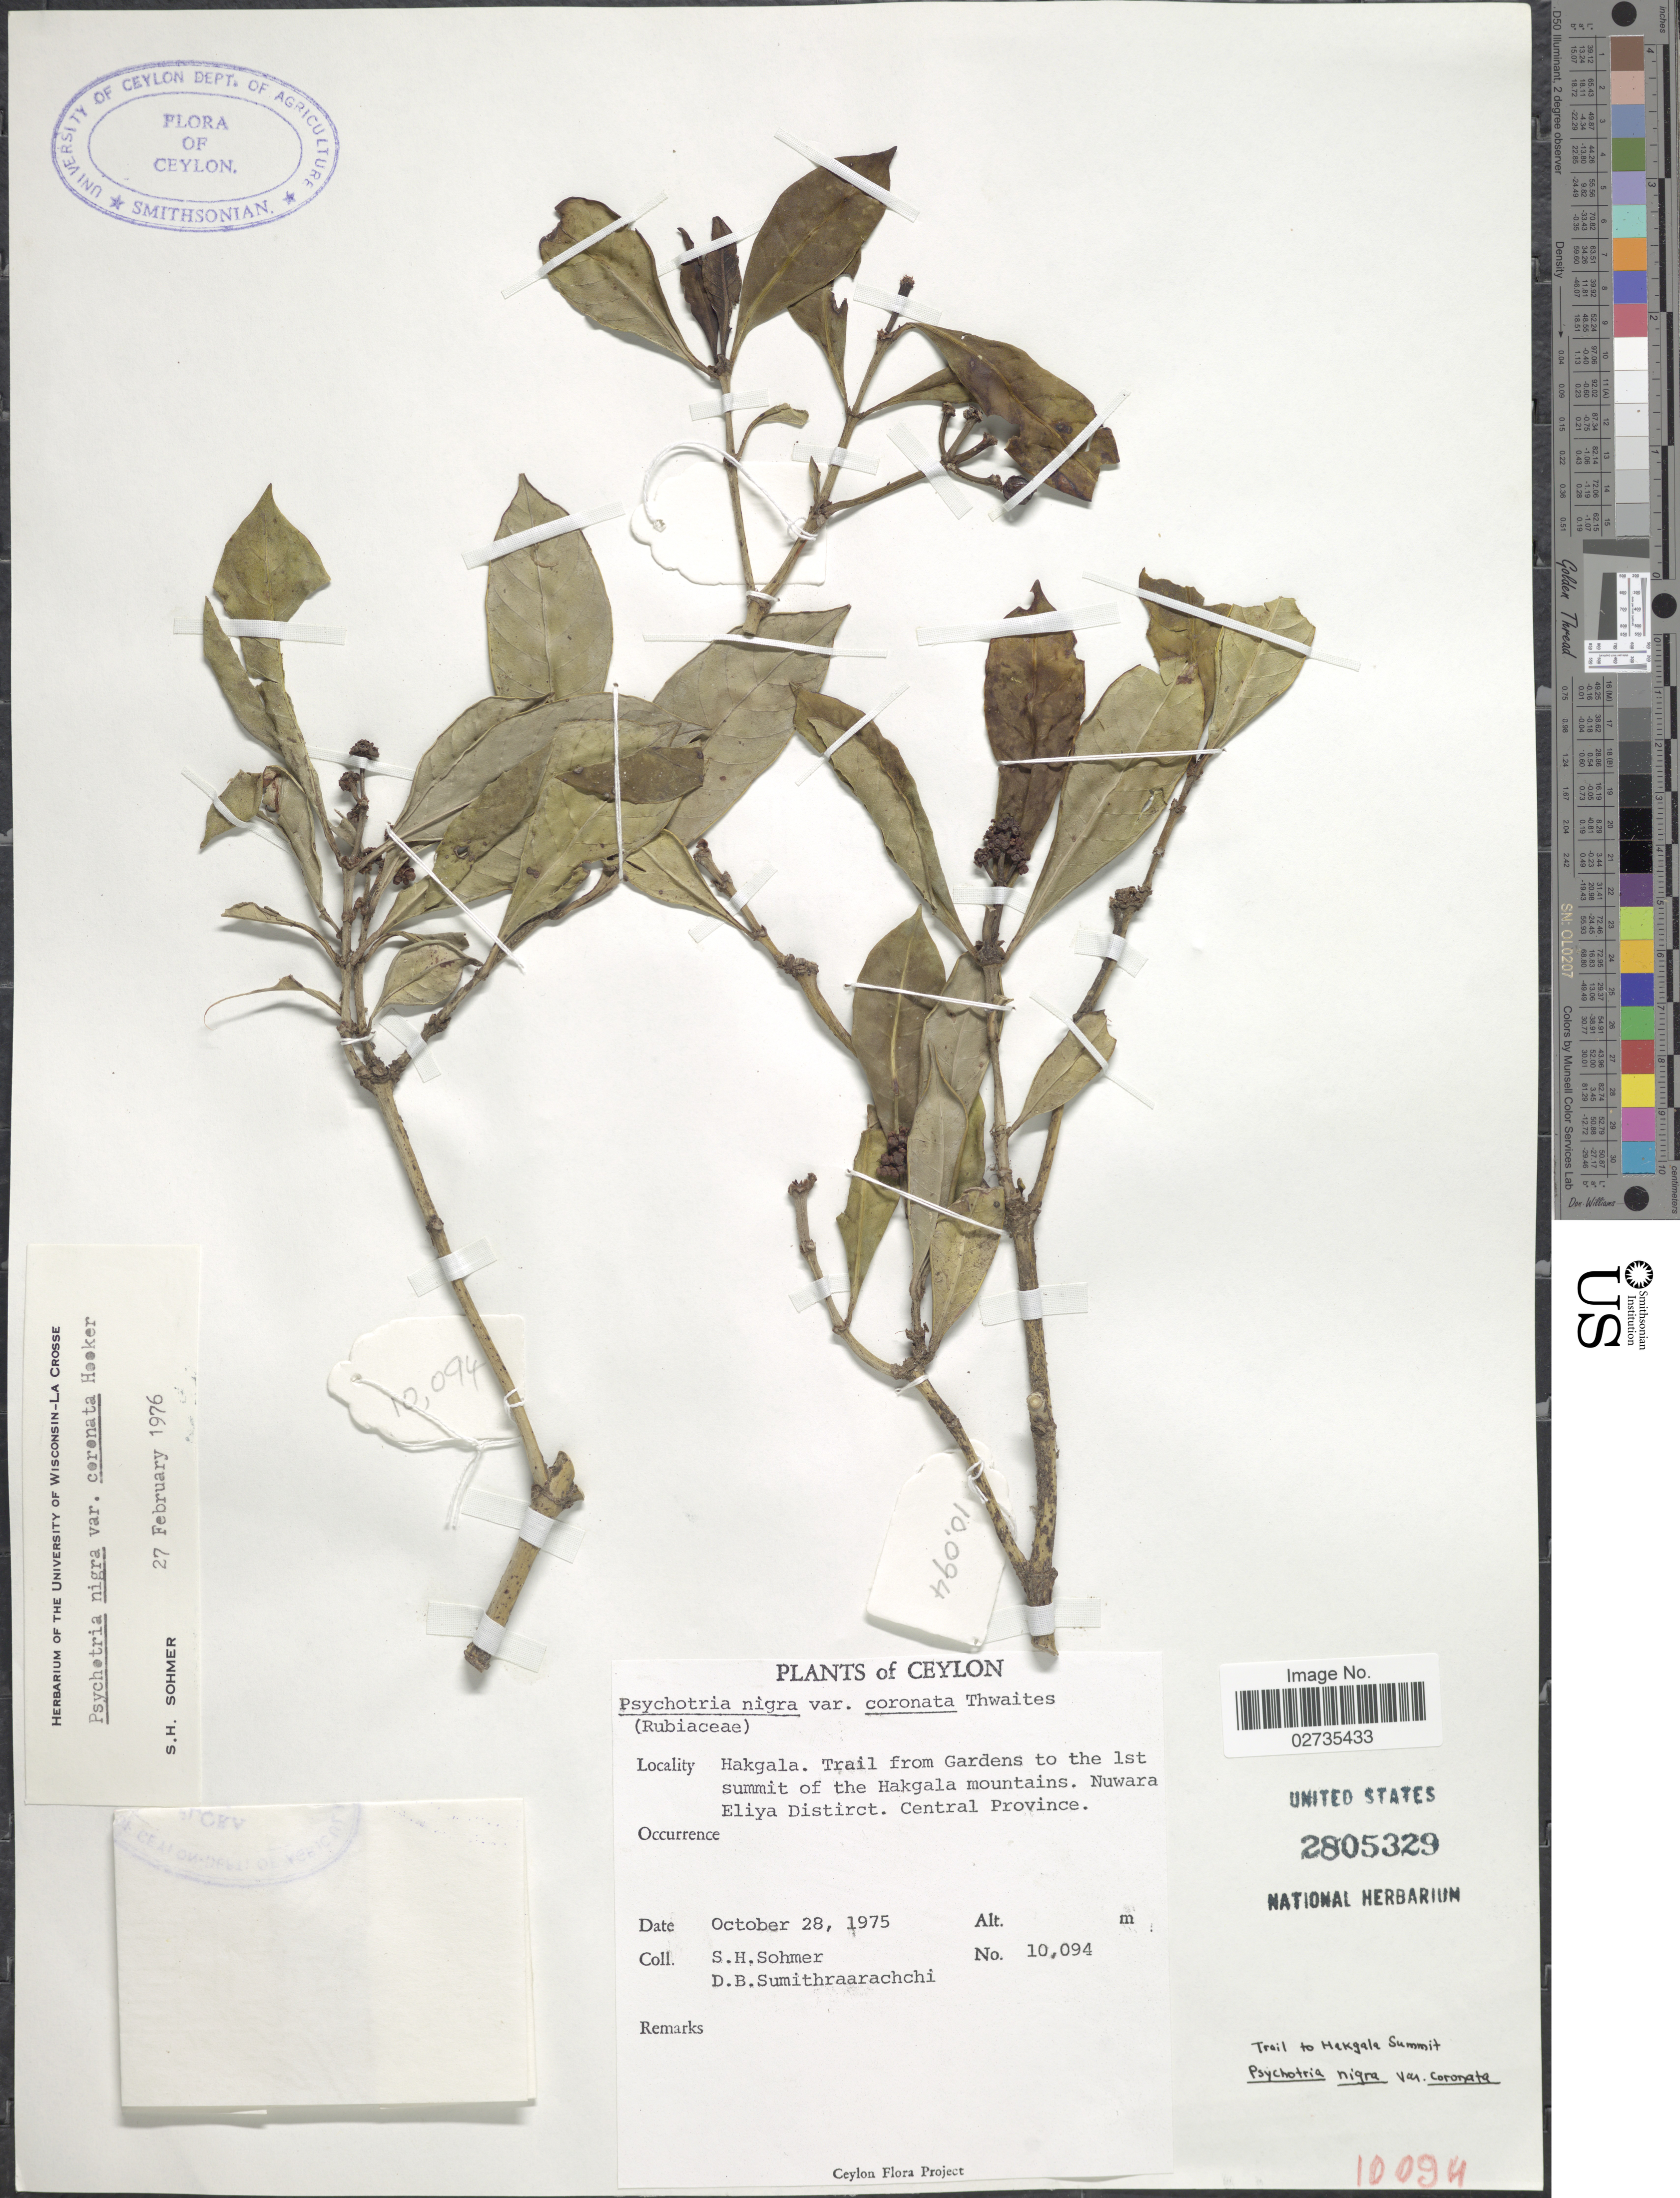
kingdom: Plantae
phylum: Tracheophyta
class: Magnoliopsida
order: Gentianales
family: Rubiaceae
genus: Psychotria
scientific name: Psychotria nigra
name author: (Gaertn.) Alston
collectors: S. H. Sohmer & D. B. Sumithraarachchi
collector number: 10094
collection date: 1975-10-28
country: Sri Lanka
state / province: Central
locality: Ceylon. Hakgala. Trail from Gardens to the 1st summit of the Hakgala mountains. Nuwara Eliya District.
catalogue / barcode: US 2805329